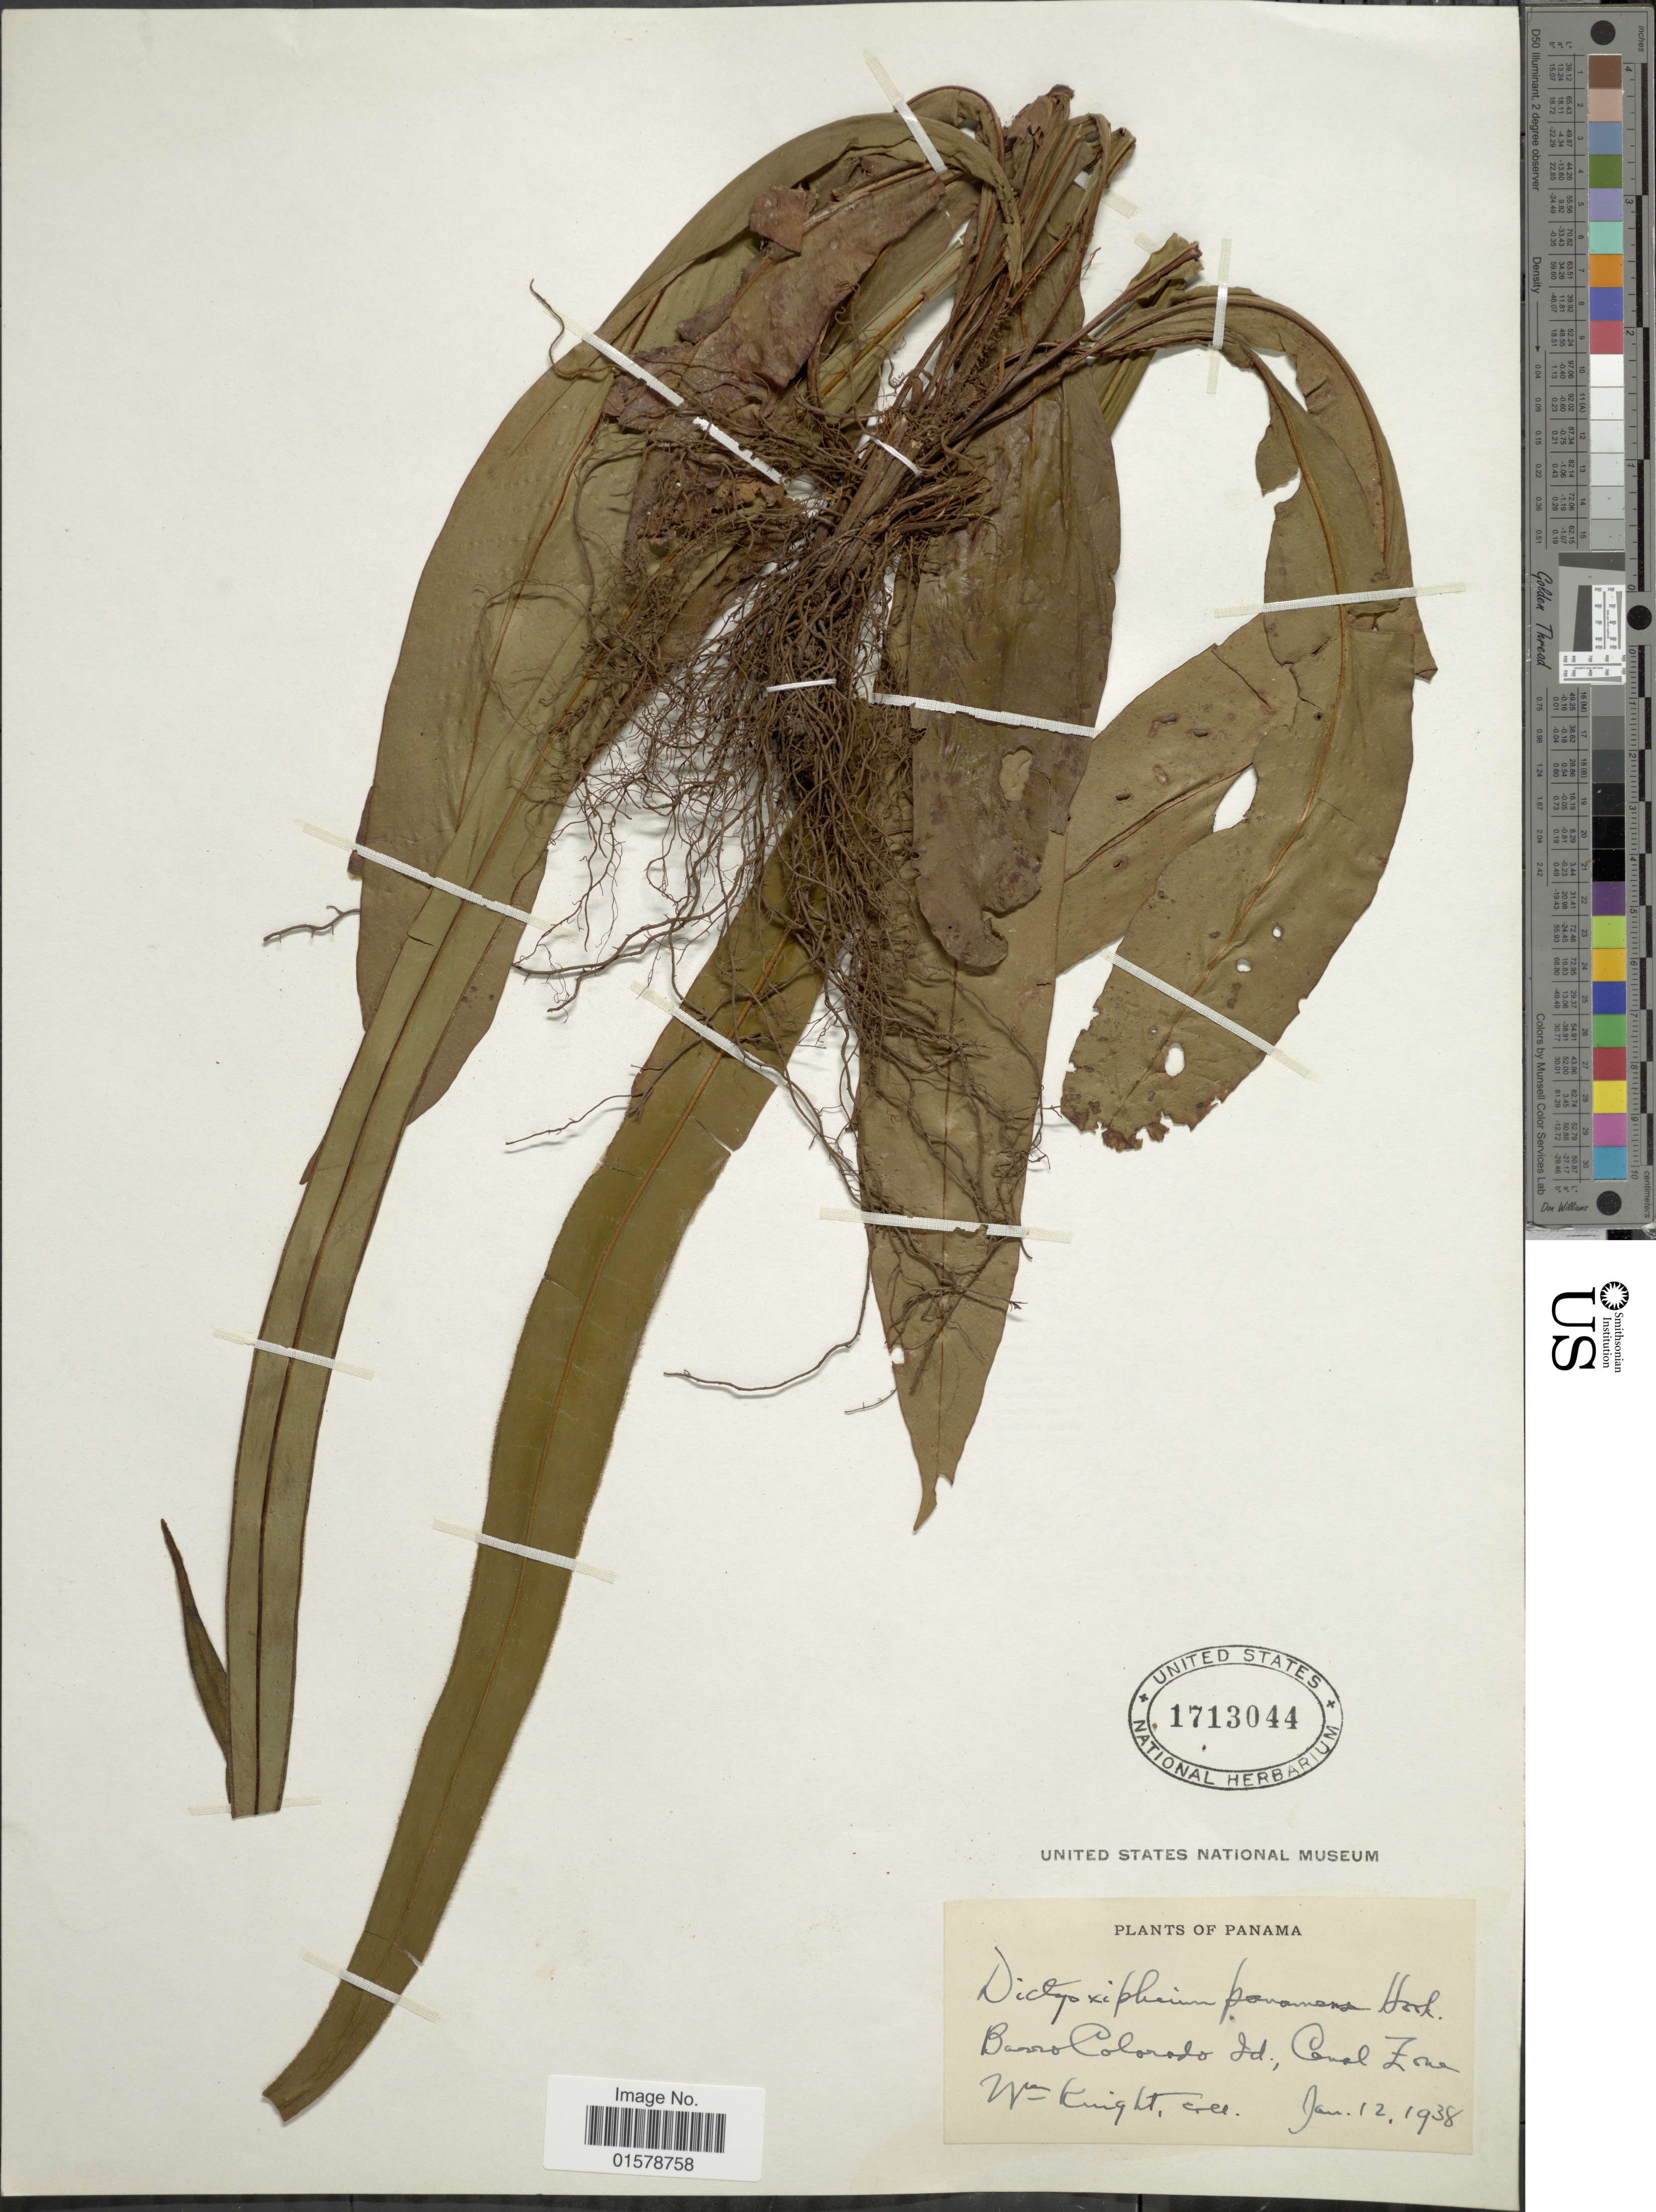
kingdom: Plantae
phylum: Tracheophyta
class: Polypodiopsida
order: Polypodiales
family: Tectariaceae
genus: Tectaria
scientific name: Tectaria panamensis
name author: (Hook.) R.M. Tryon & A.F. Tryon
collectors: W. Knight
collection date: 1938-01-12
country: Panama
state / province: Panamá Oeste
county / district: Canal Zone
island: Barro Colorado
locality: Panama, Barro Colorado Id., Canal Zone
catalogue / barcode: US 1713044